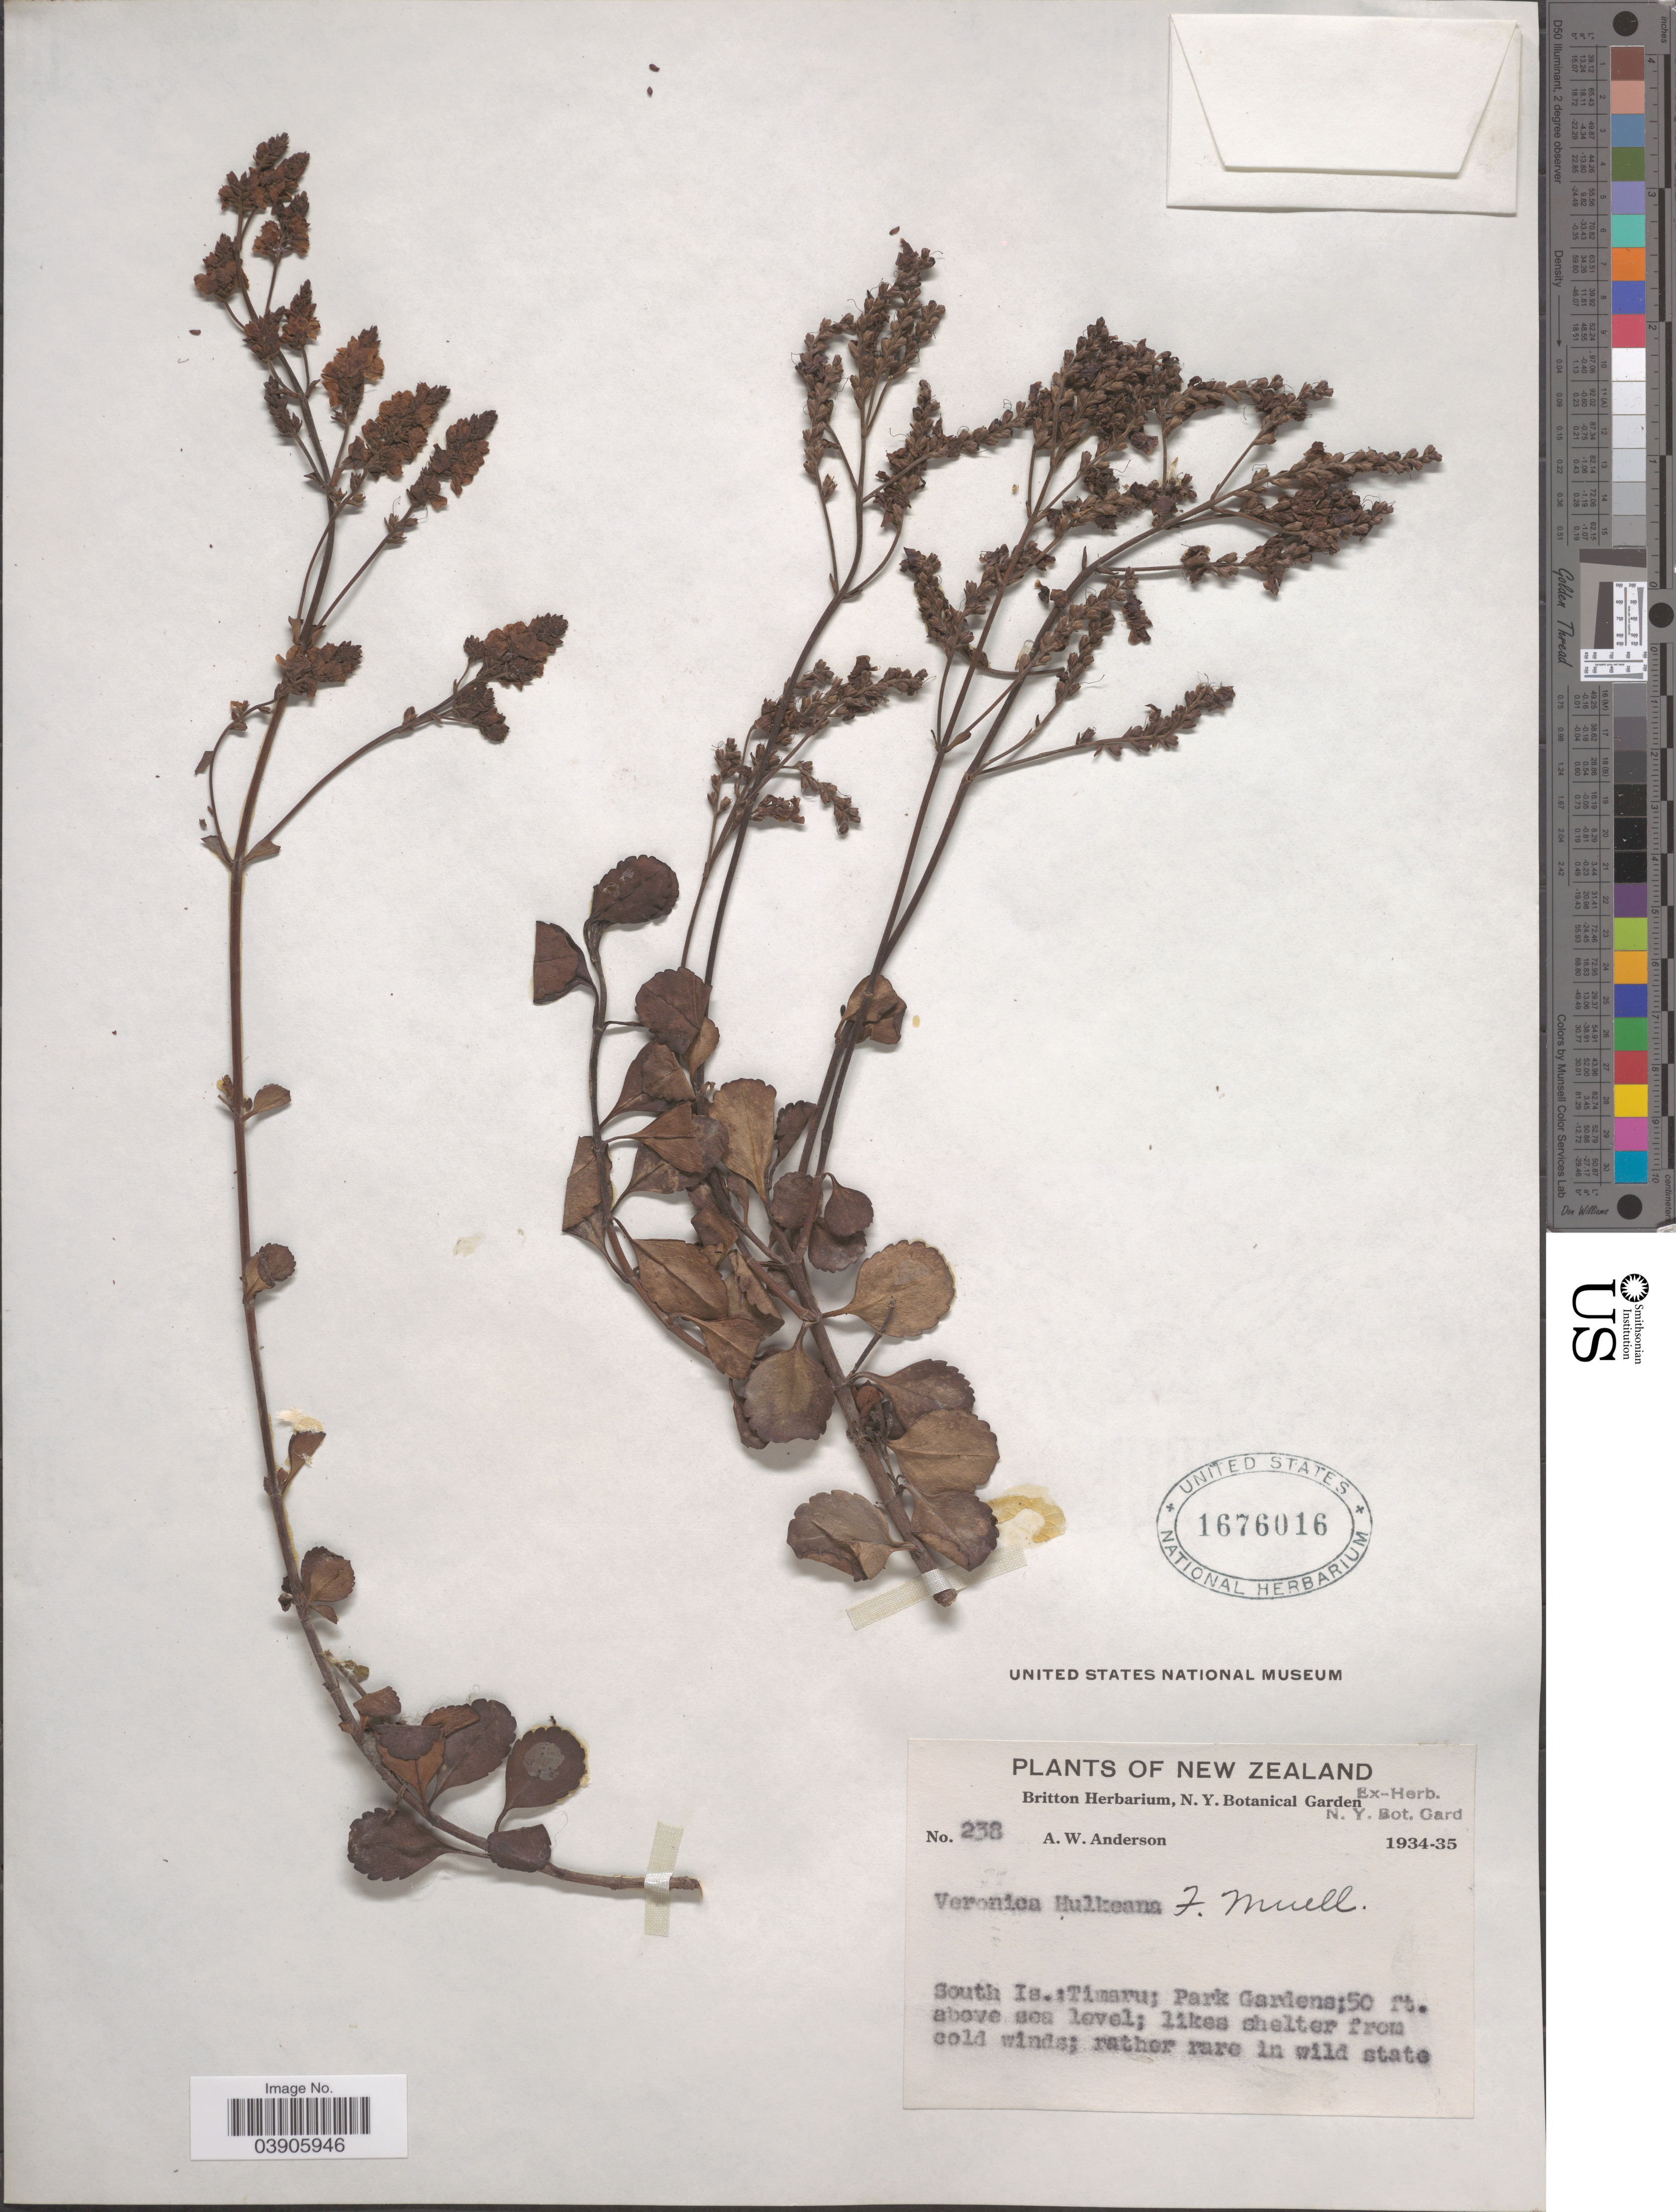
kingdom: Plantae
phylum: Tracheophyta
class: Magnoliopsida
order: Lamiales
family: Plantaginaceae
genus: Hebe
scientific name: Hebe hulkeana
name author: (F. Muell. ex Hook. f.) Andersen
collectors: A. W. Anderson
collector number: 238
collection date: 1934/1935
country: New Zealand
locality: South Is.: Timaru; Park Gardens.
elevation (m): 15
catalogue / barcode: US 1676016